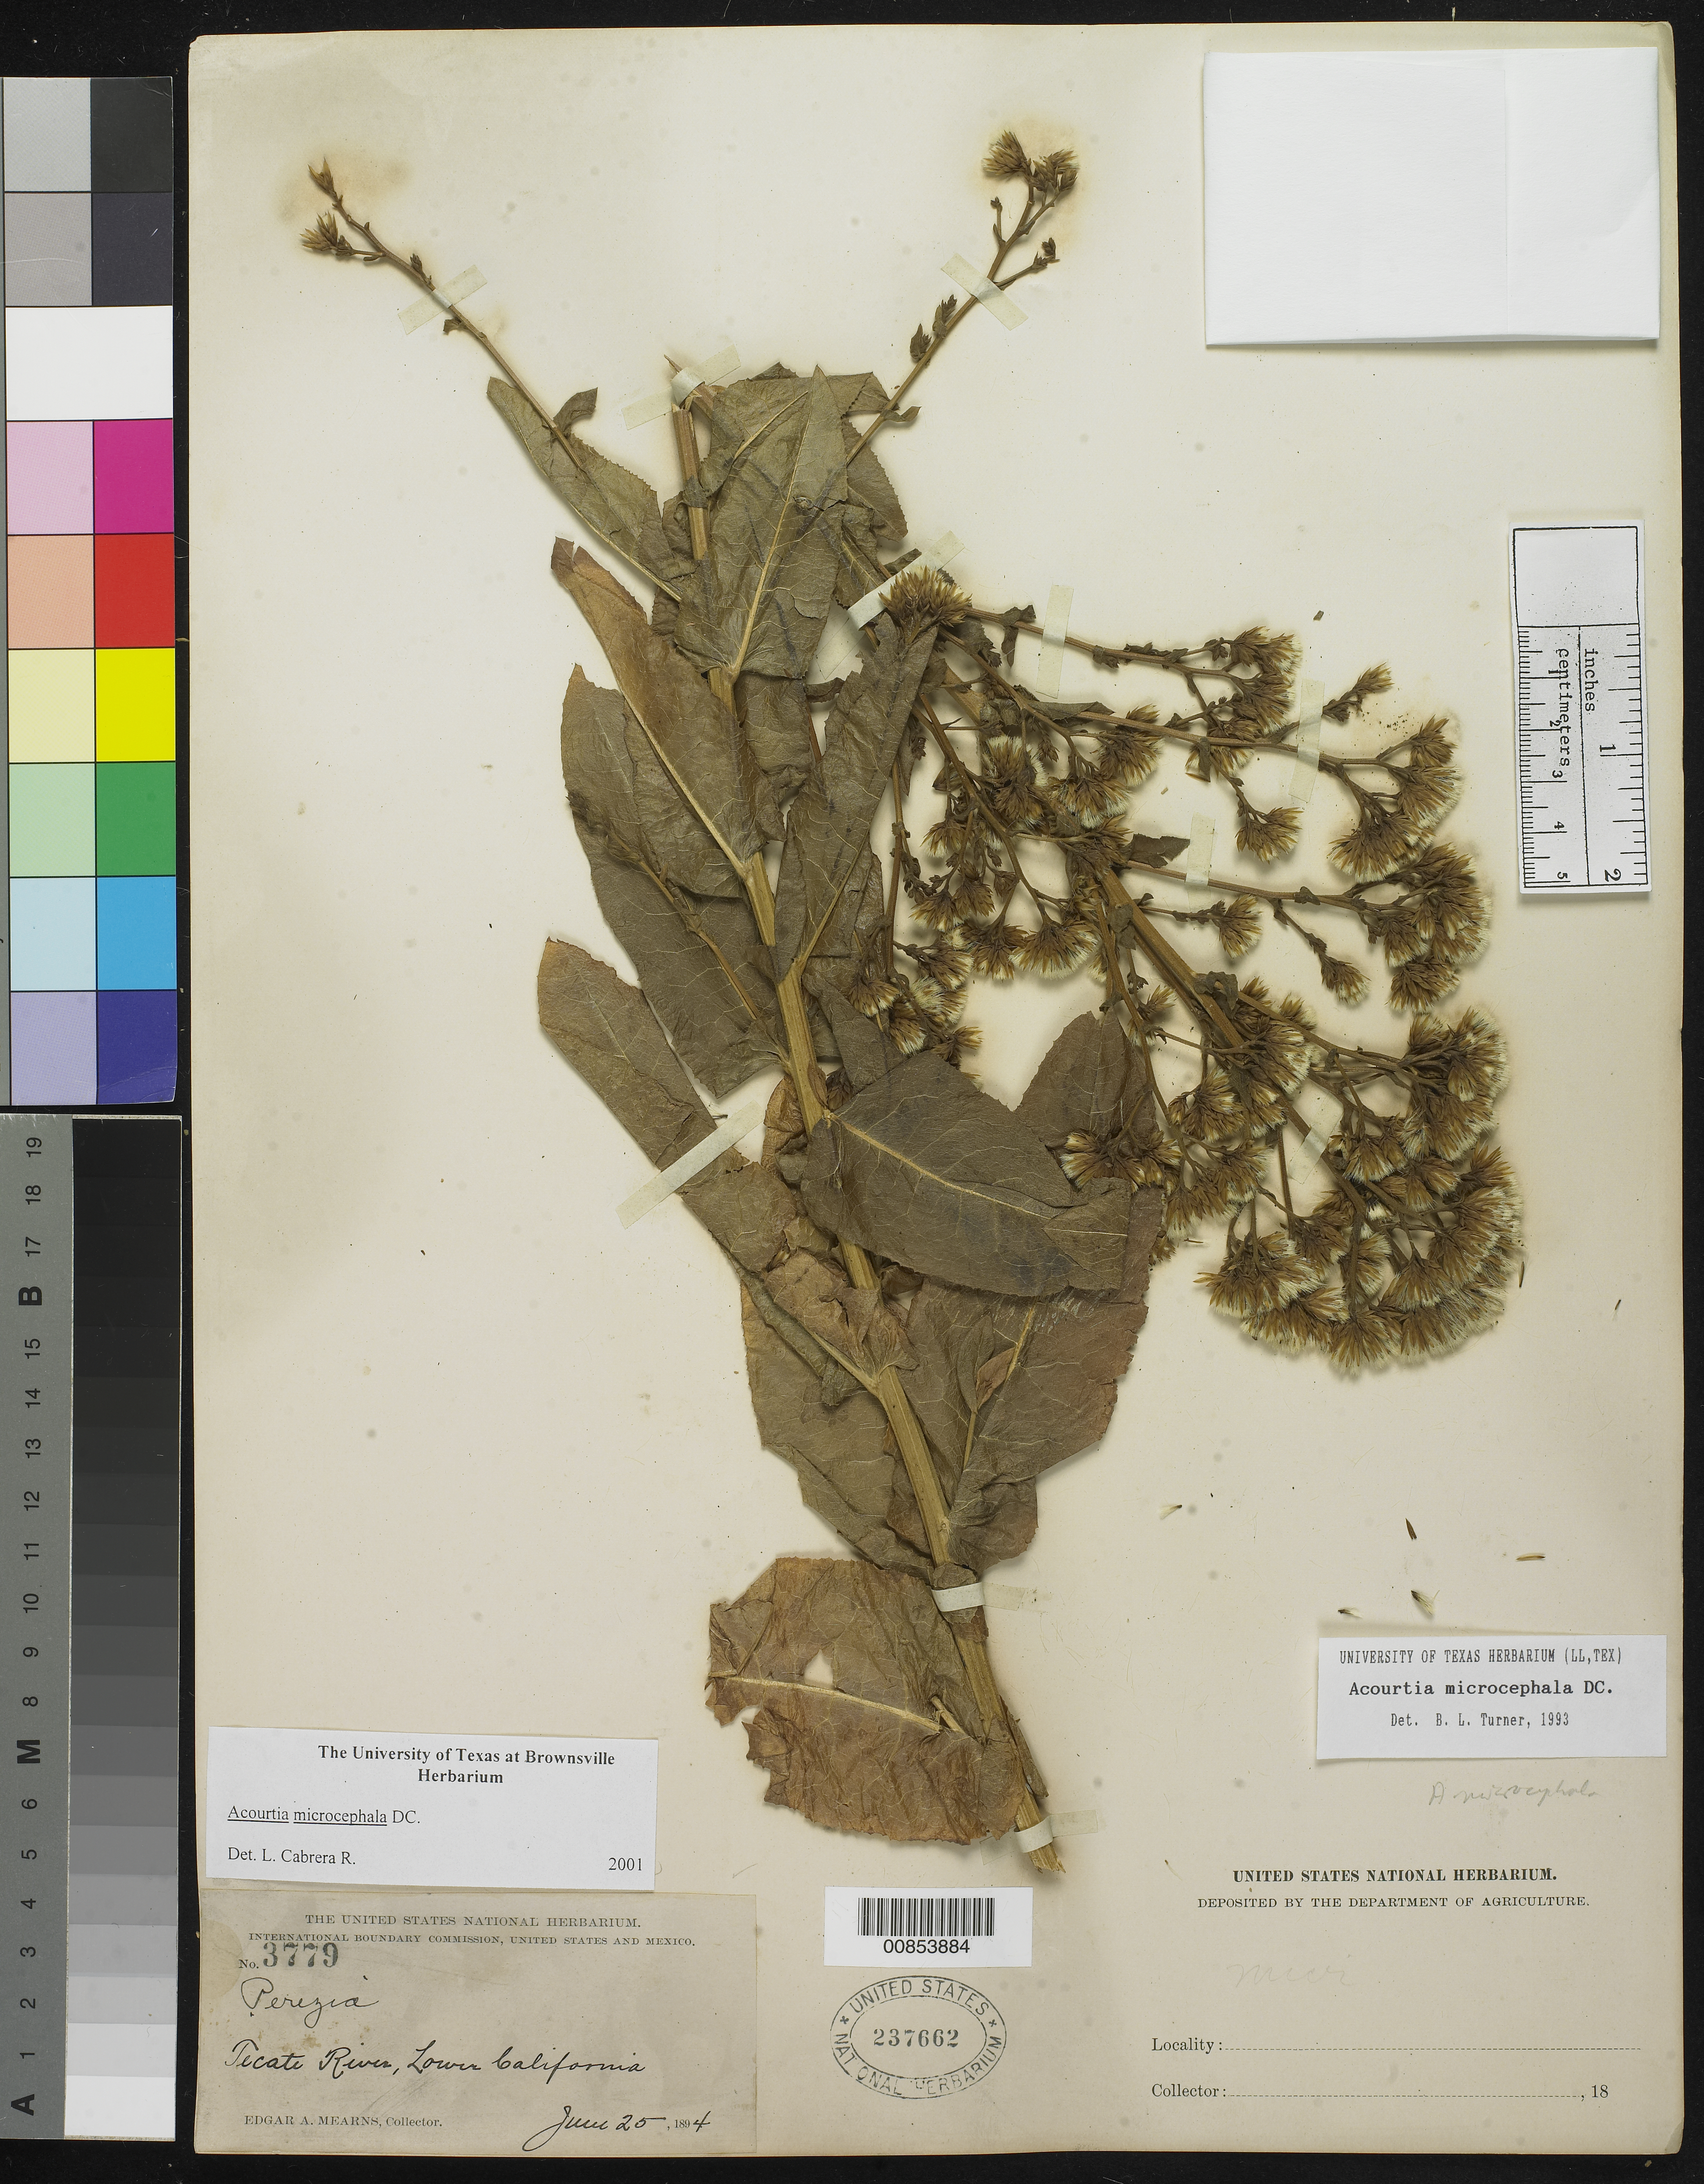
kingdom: Plantae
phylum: Tracheophyta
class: Magnoliopsida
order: Asterales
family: Asteraceae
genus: Acourtia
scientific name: Acourtia microcephala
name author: DC.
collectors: E. A. Mearns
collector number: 3779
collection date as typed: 25 Jun 1894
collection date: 1894-06-25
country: Mexico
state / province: Baja California Norte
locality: Tecate River, Baja California.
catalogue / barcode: US 237662